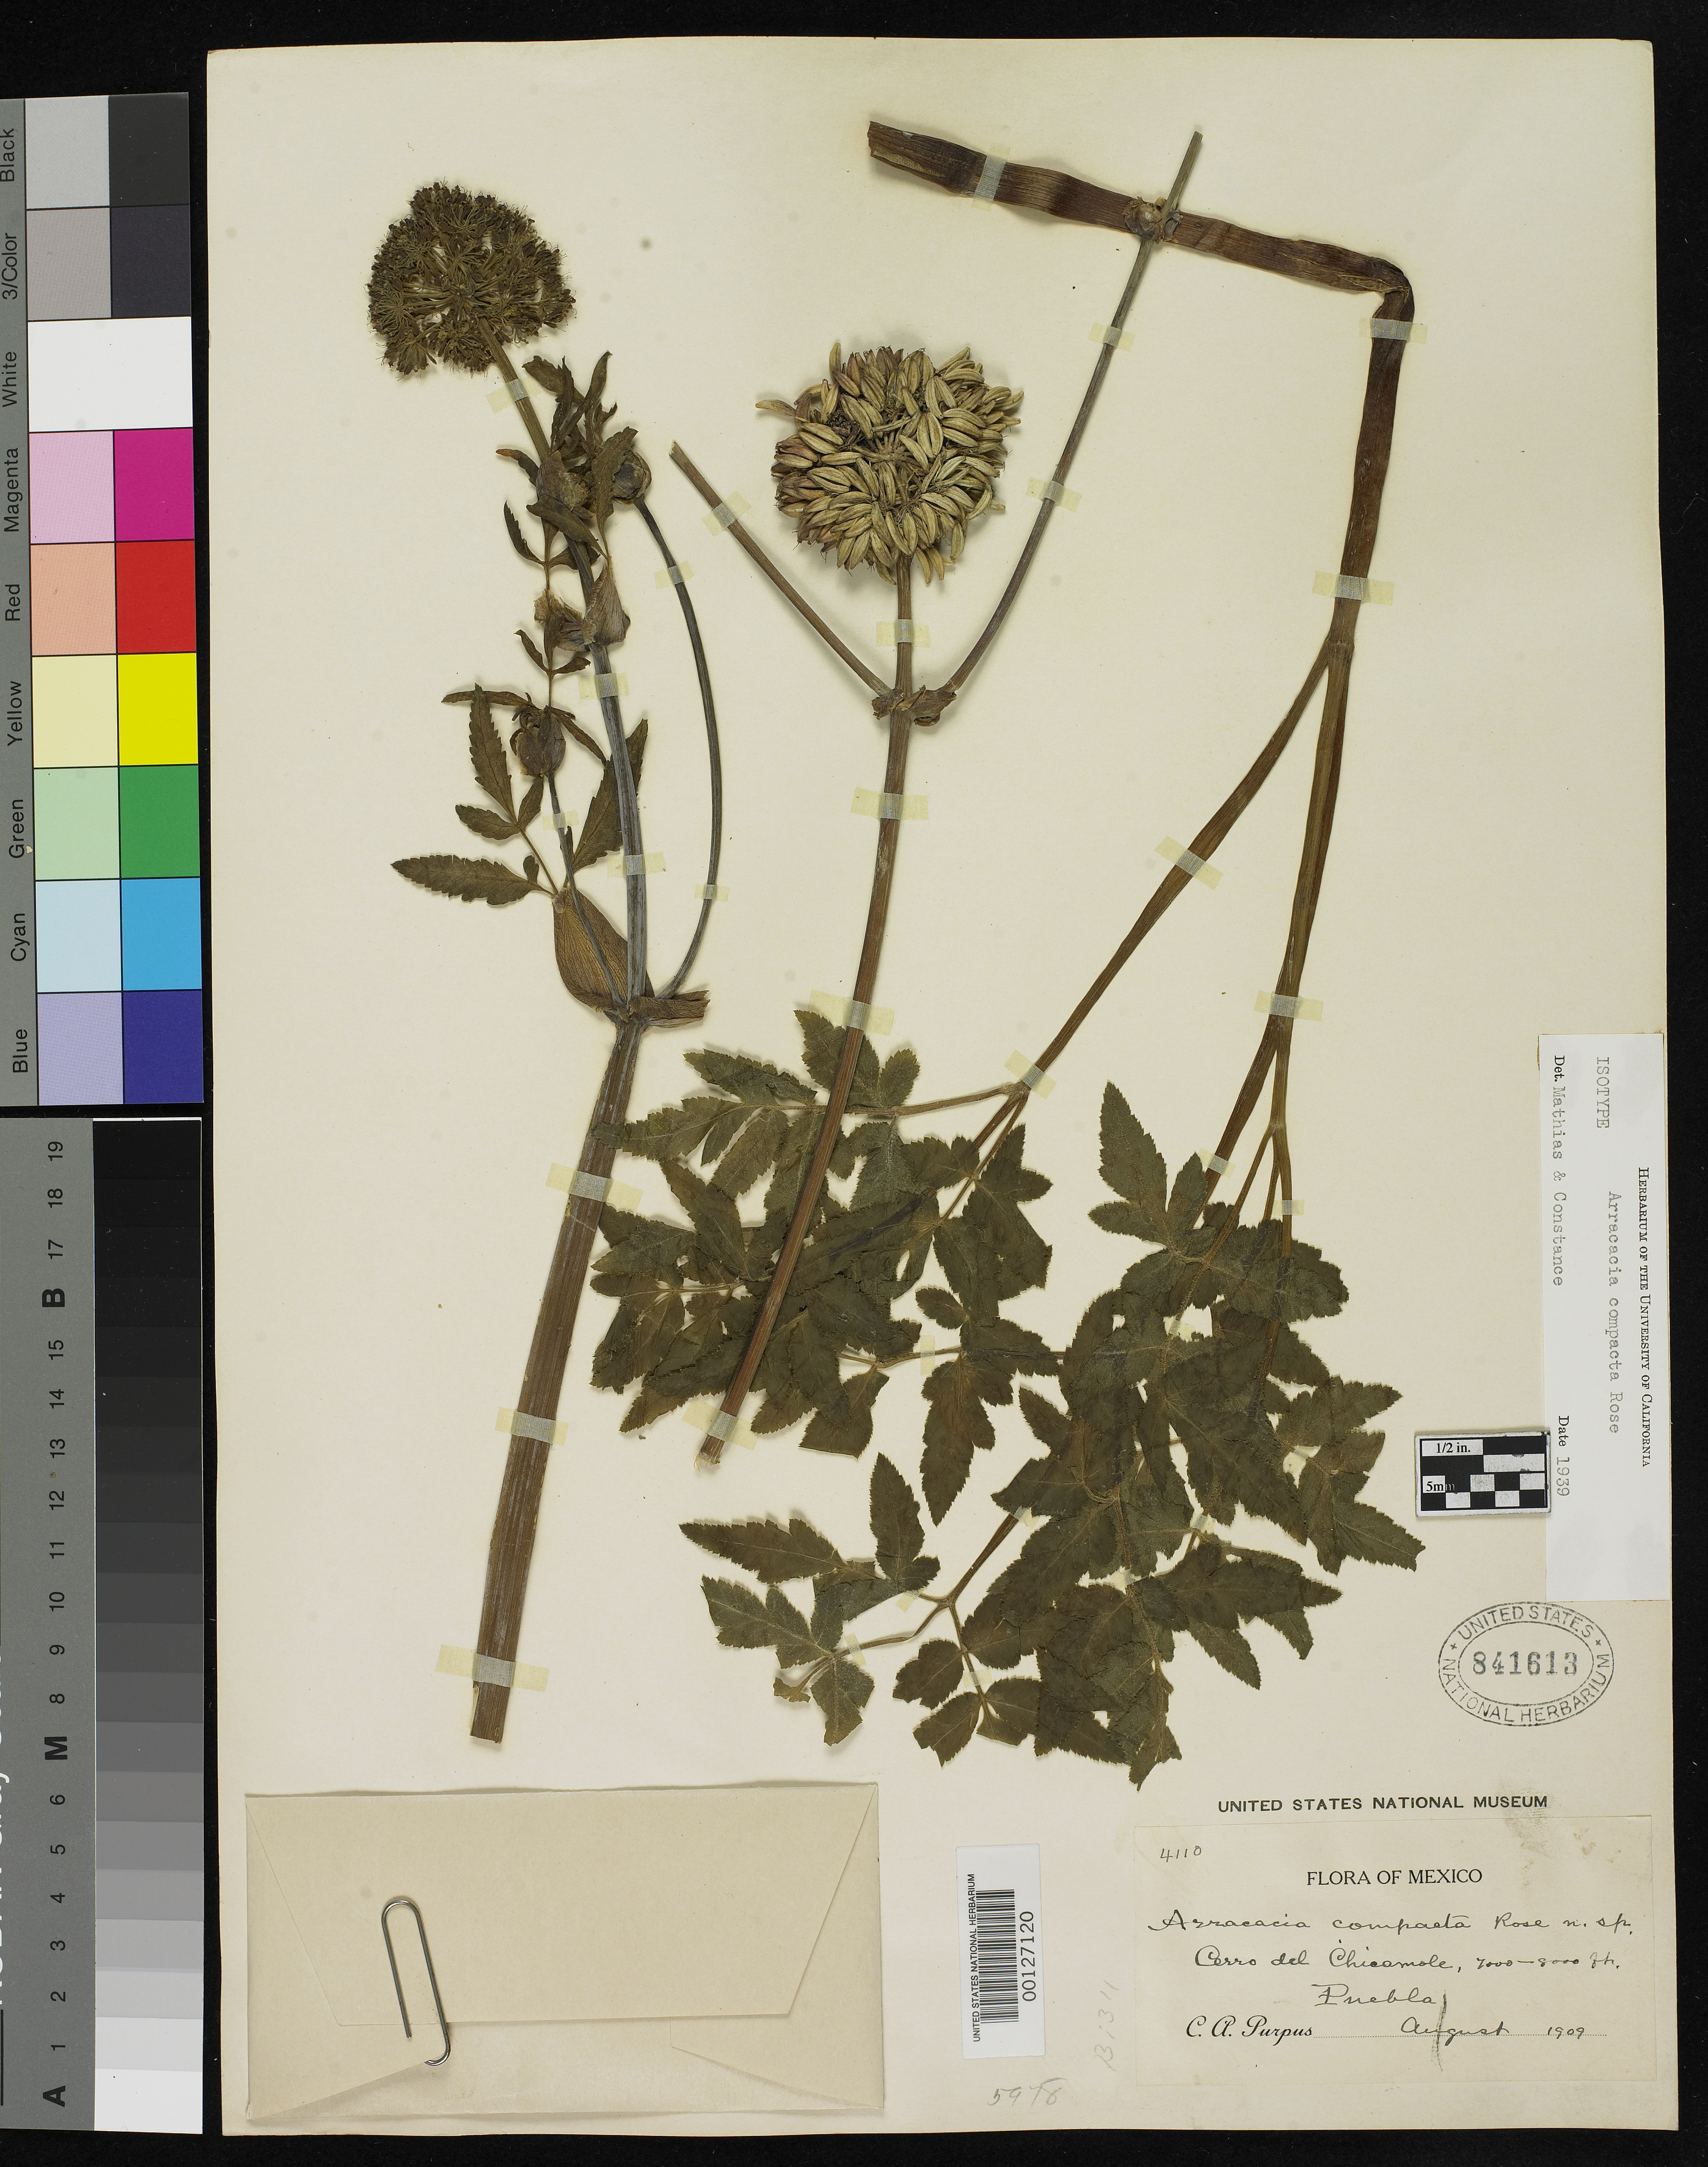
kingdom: Plantae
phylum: Tracheophyta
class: Magnoliopsida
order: Apiales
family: Apiaceae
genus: Arracacia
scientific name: Arracacia compacta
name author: Rose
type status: Isotype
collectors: C. A. Purpus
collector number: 4110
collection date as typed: Aug 1909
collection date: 1909-08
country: Mexico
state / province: Puebla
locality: Cerro del Chicamole.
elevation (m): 2134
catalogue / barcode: US 841613